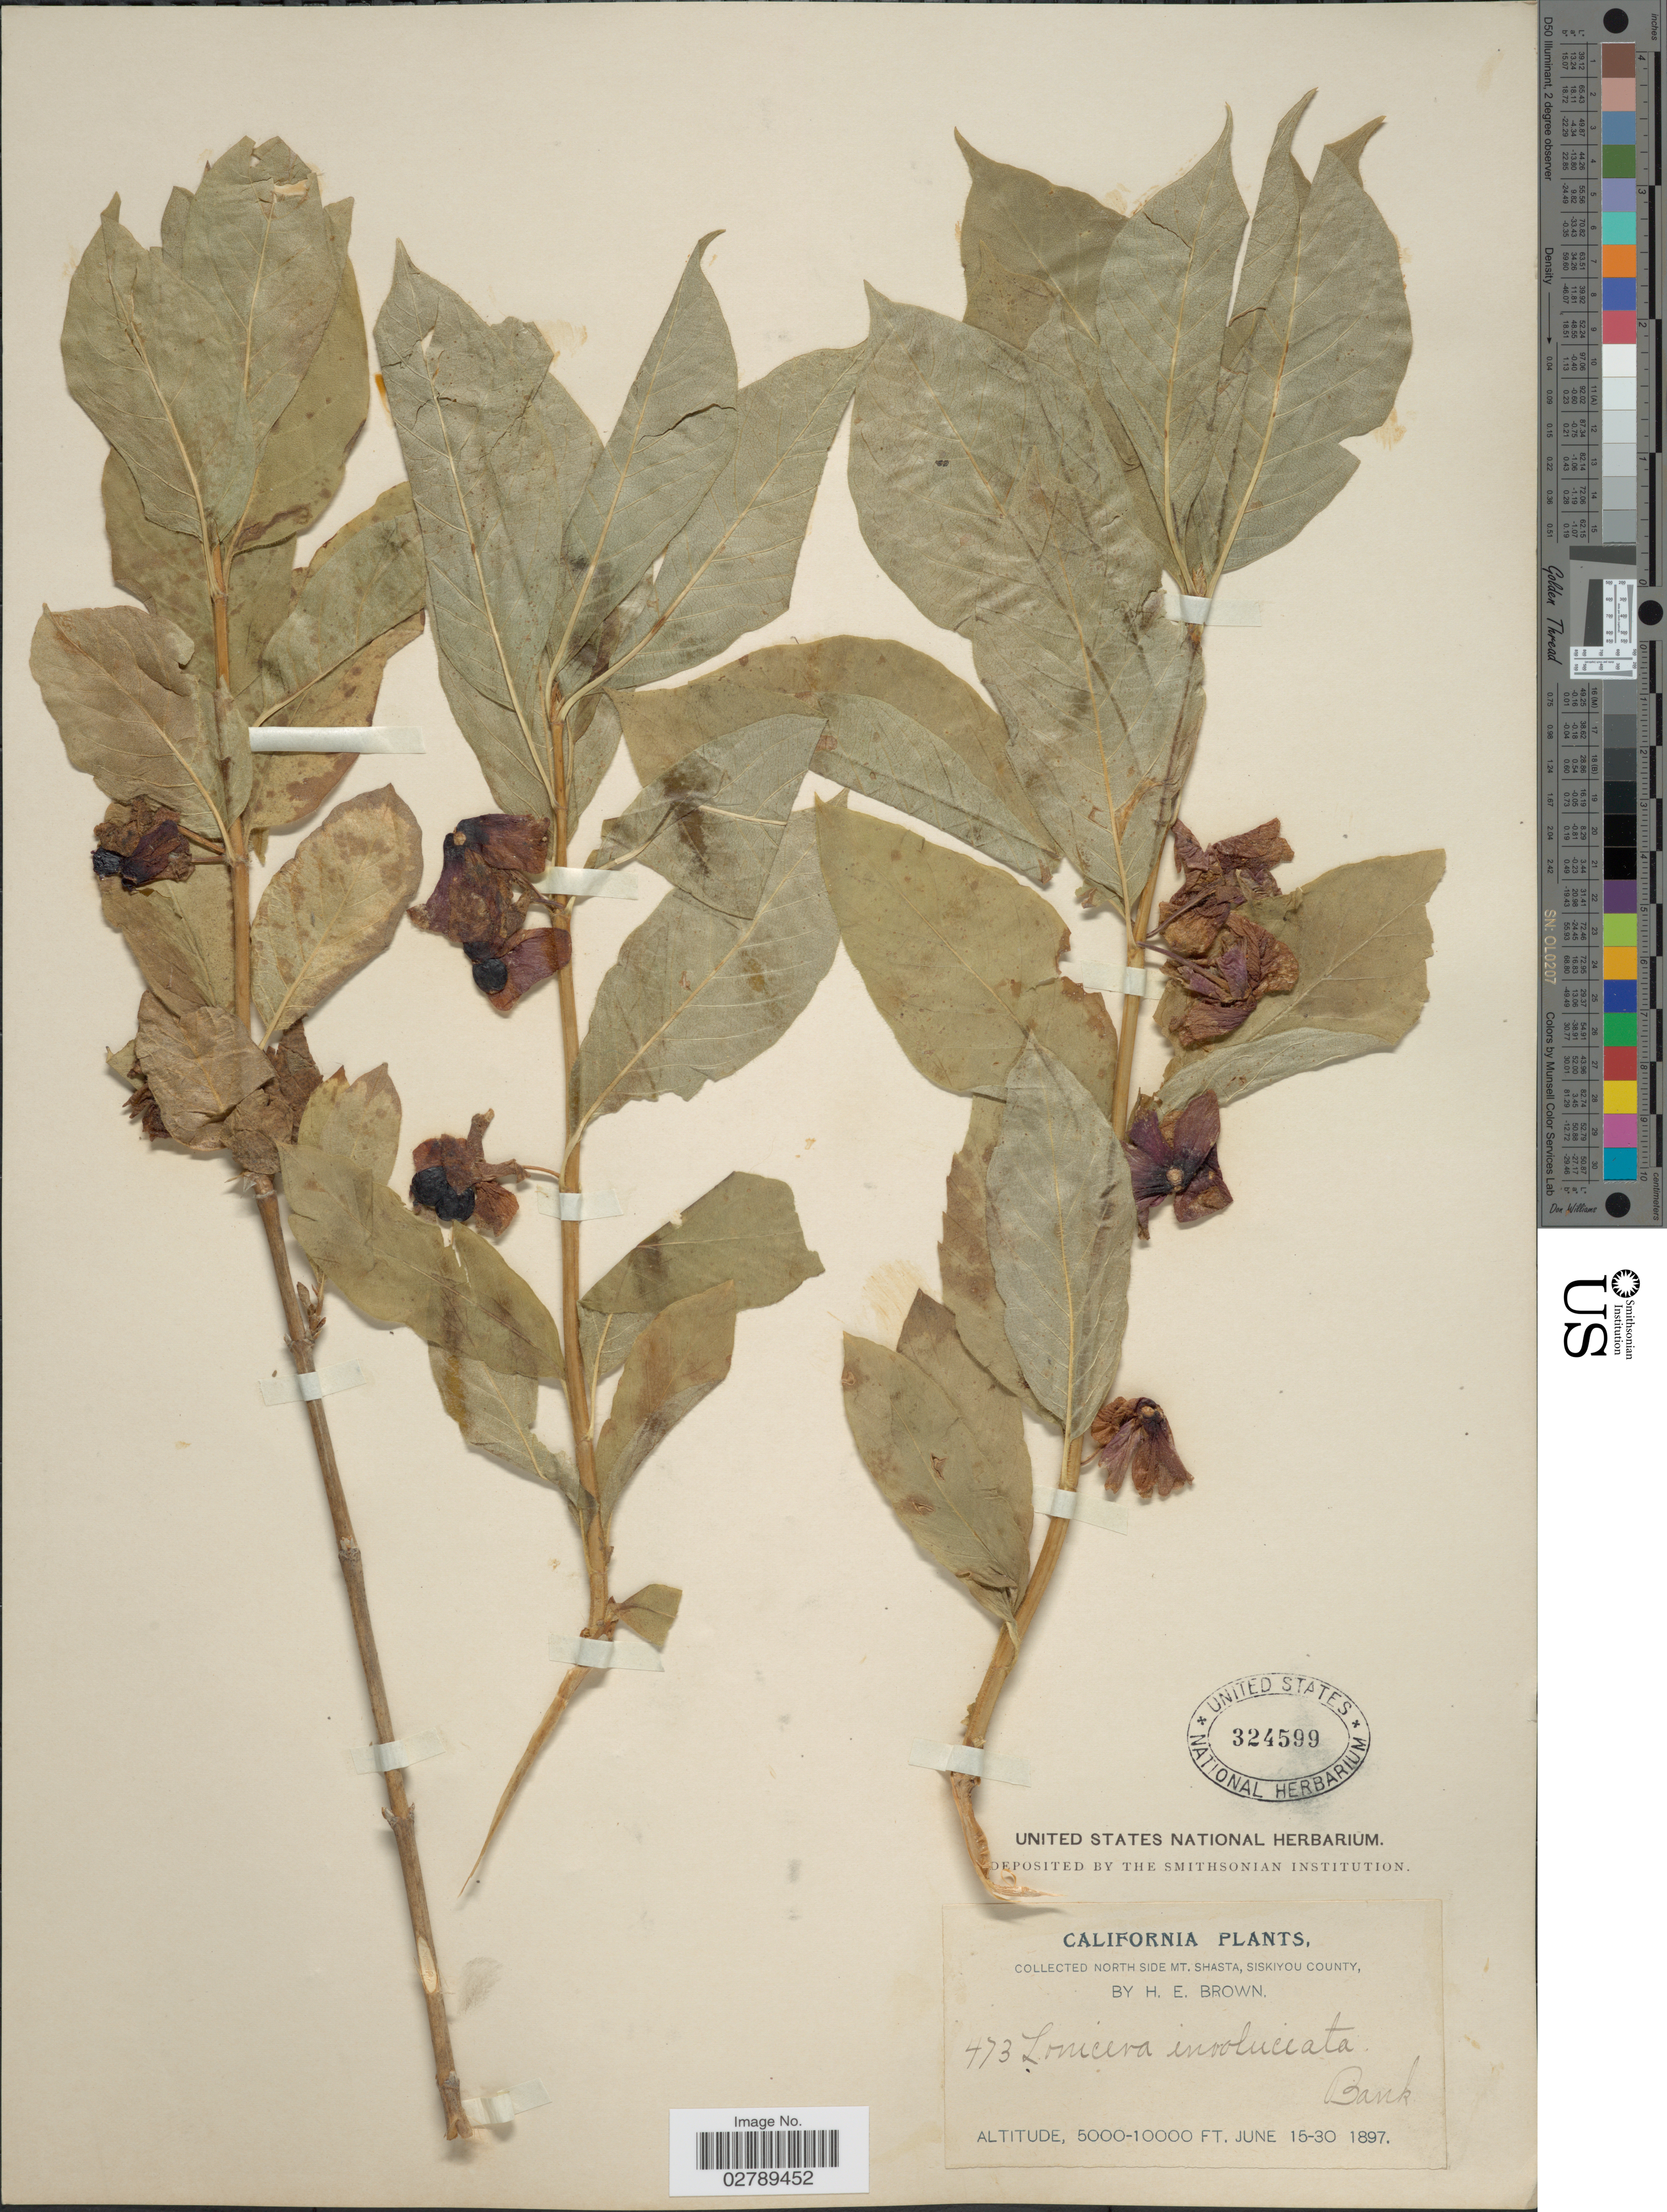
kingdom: Plantae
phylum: Tracheophyta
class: Magnoliopsida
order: Dipsacales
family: Caprifoliaceae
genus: Lonicera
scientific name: Lonicera involucrata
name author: (Richardson) Banks ex Spreng.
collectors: H. E. Brown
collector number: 473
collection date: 1897-06-15/1897-06-30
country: United States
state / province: California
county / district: Siskiyou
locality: North side Mt. Shasta, Siskiyou County.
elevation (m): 1524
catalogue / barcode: US 324599